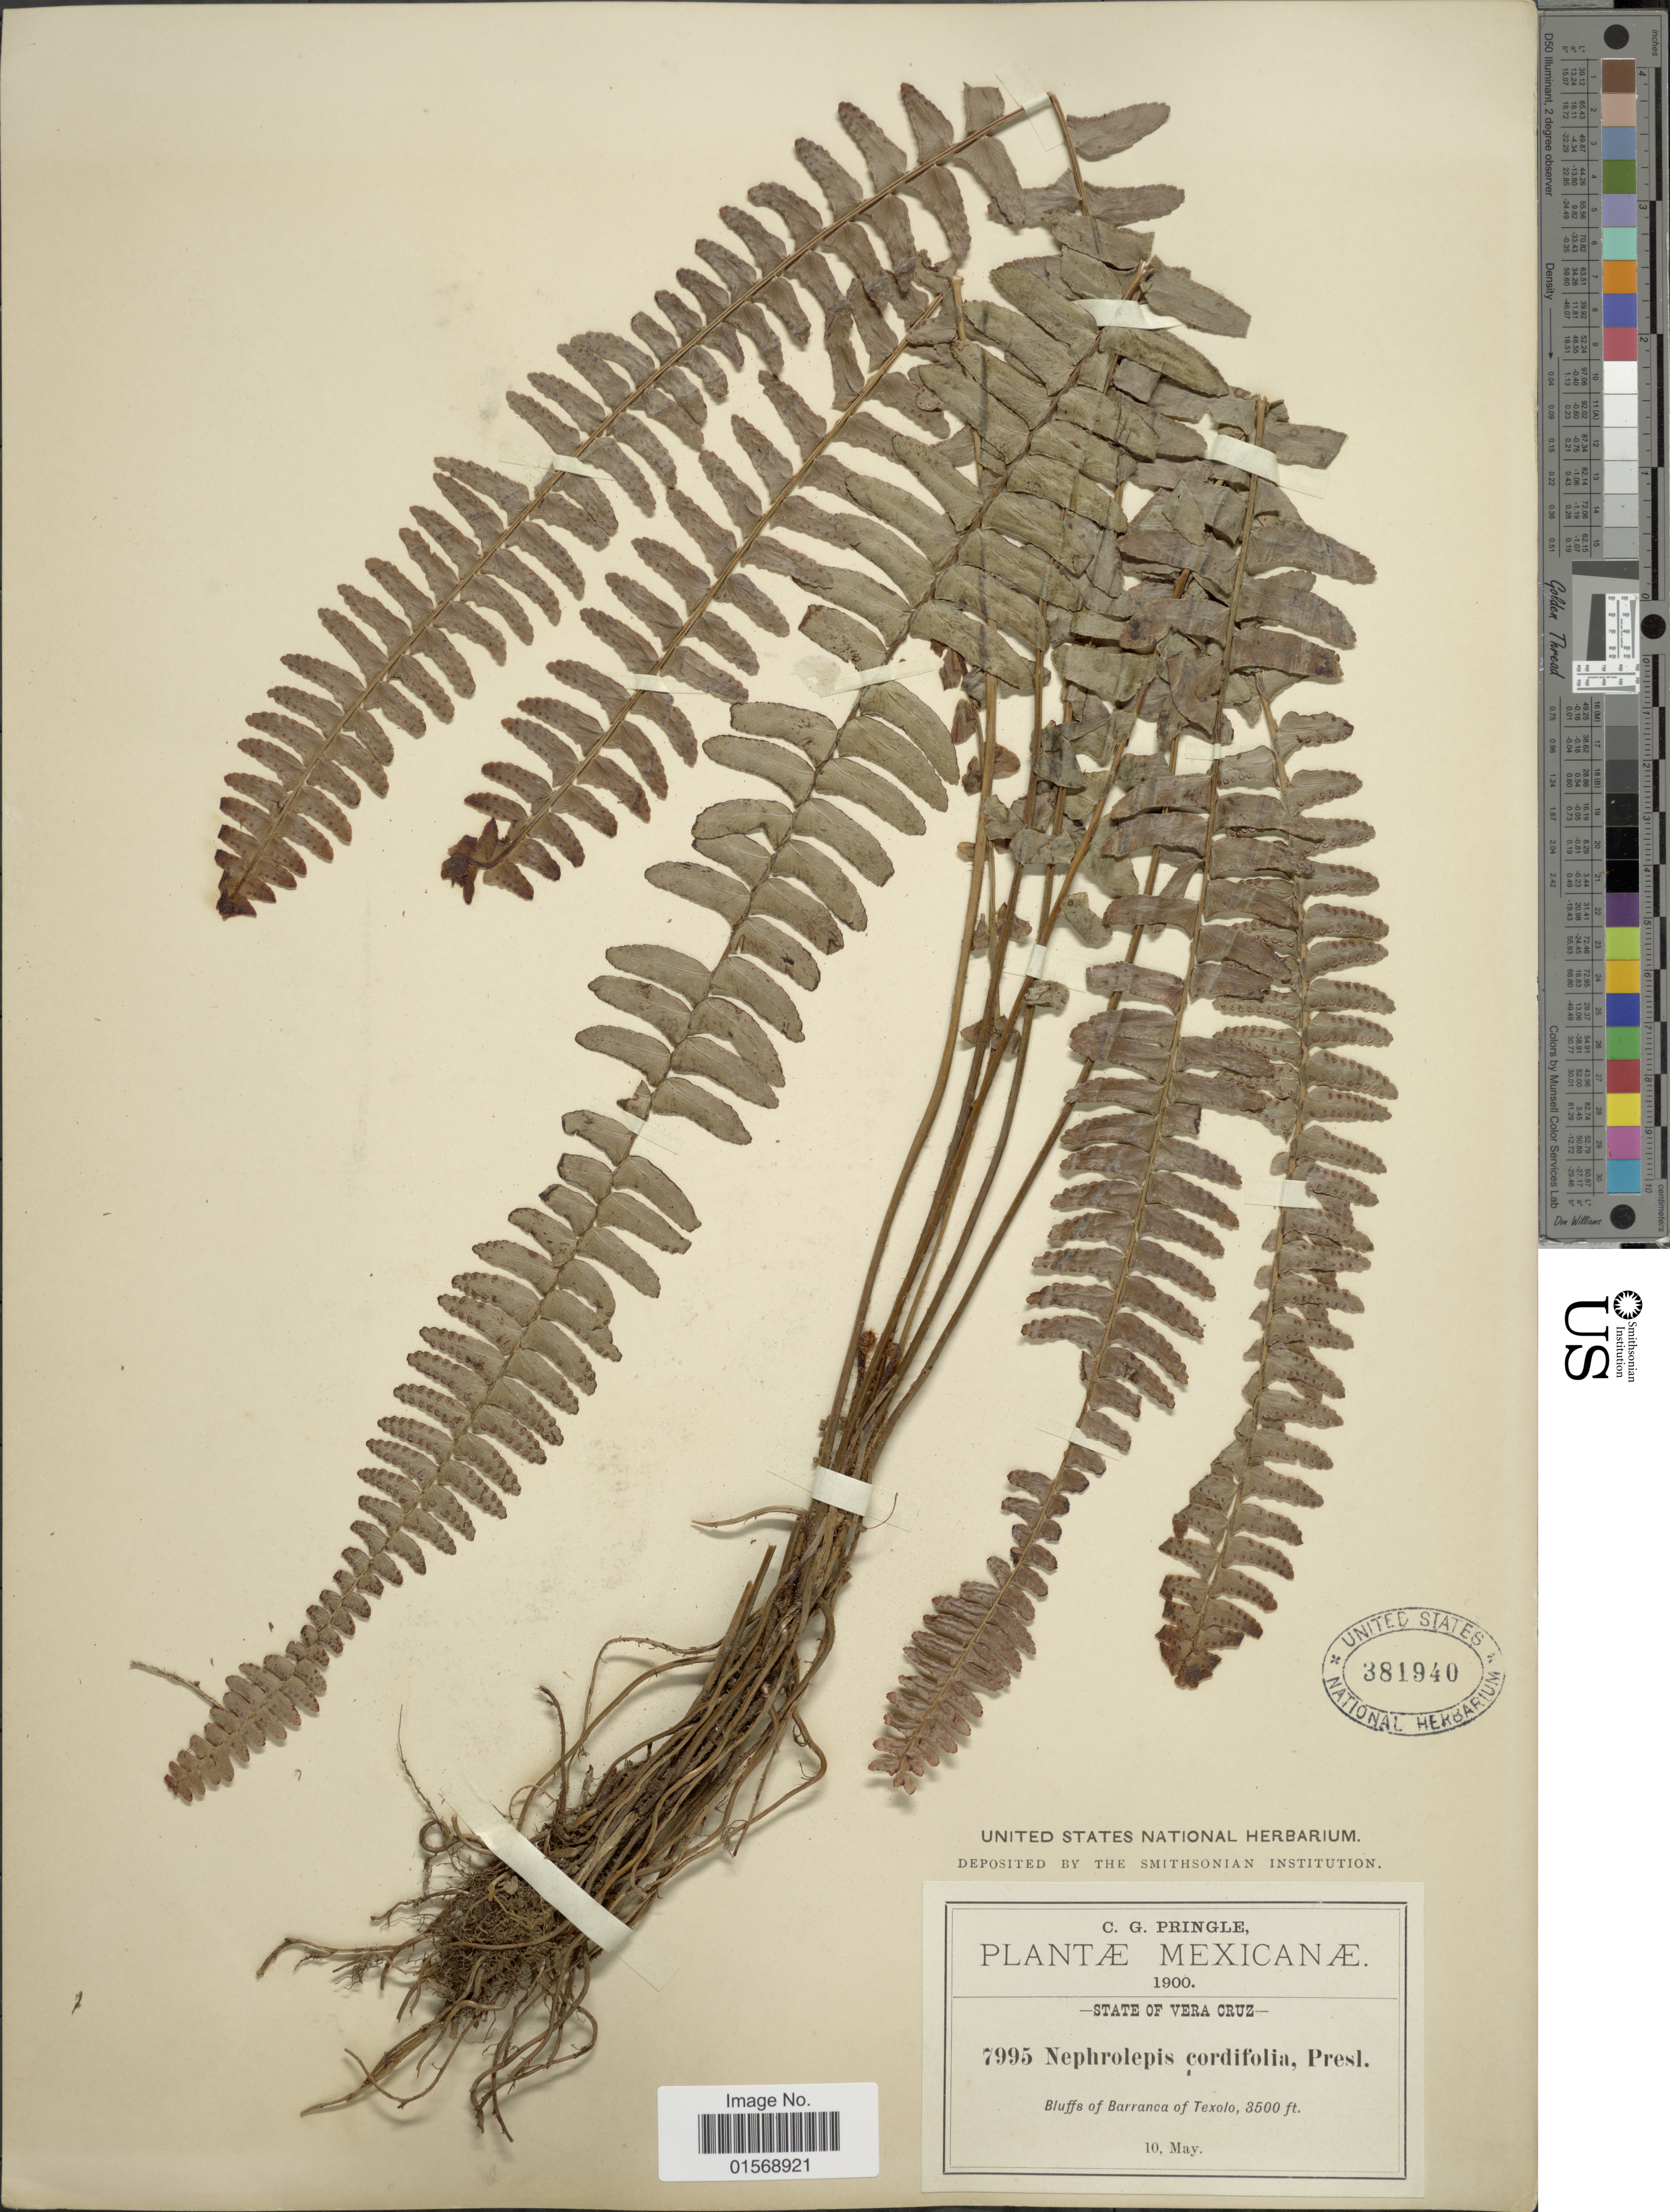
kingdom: Plantae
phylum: Tracheophyta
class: Polypodiopsida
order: Polypodiales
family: Nephrolepidaceae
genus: Nephrolepis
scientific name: Nephrolepis cordifolia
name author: (L.) C. Presl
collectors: C. G. Pringle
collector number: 7995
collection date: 1900-05-10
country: Mexico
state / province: Veracruz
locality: Mexicanae, State of Vera Cruz, Bluffs of Barranca of Texolo.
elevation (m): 1067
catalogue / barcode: US 381940